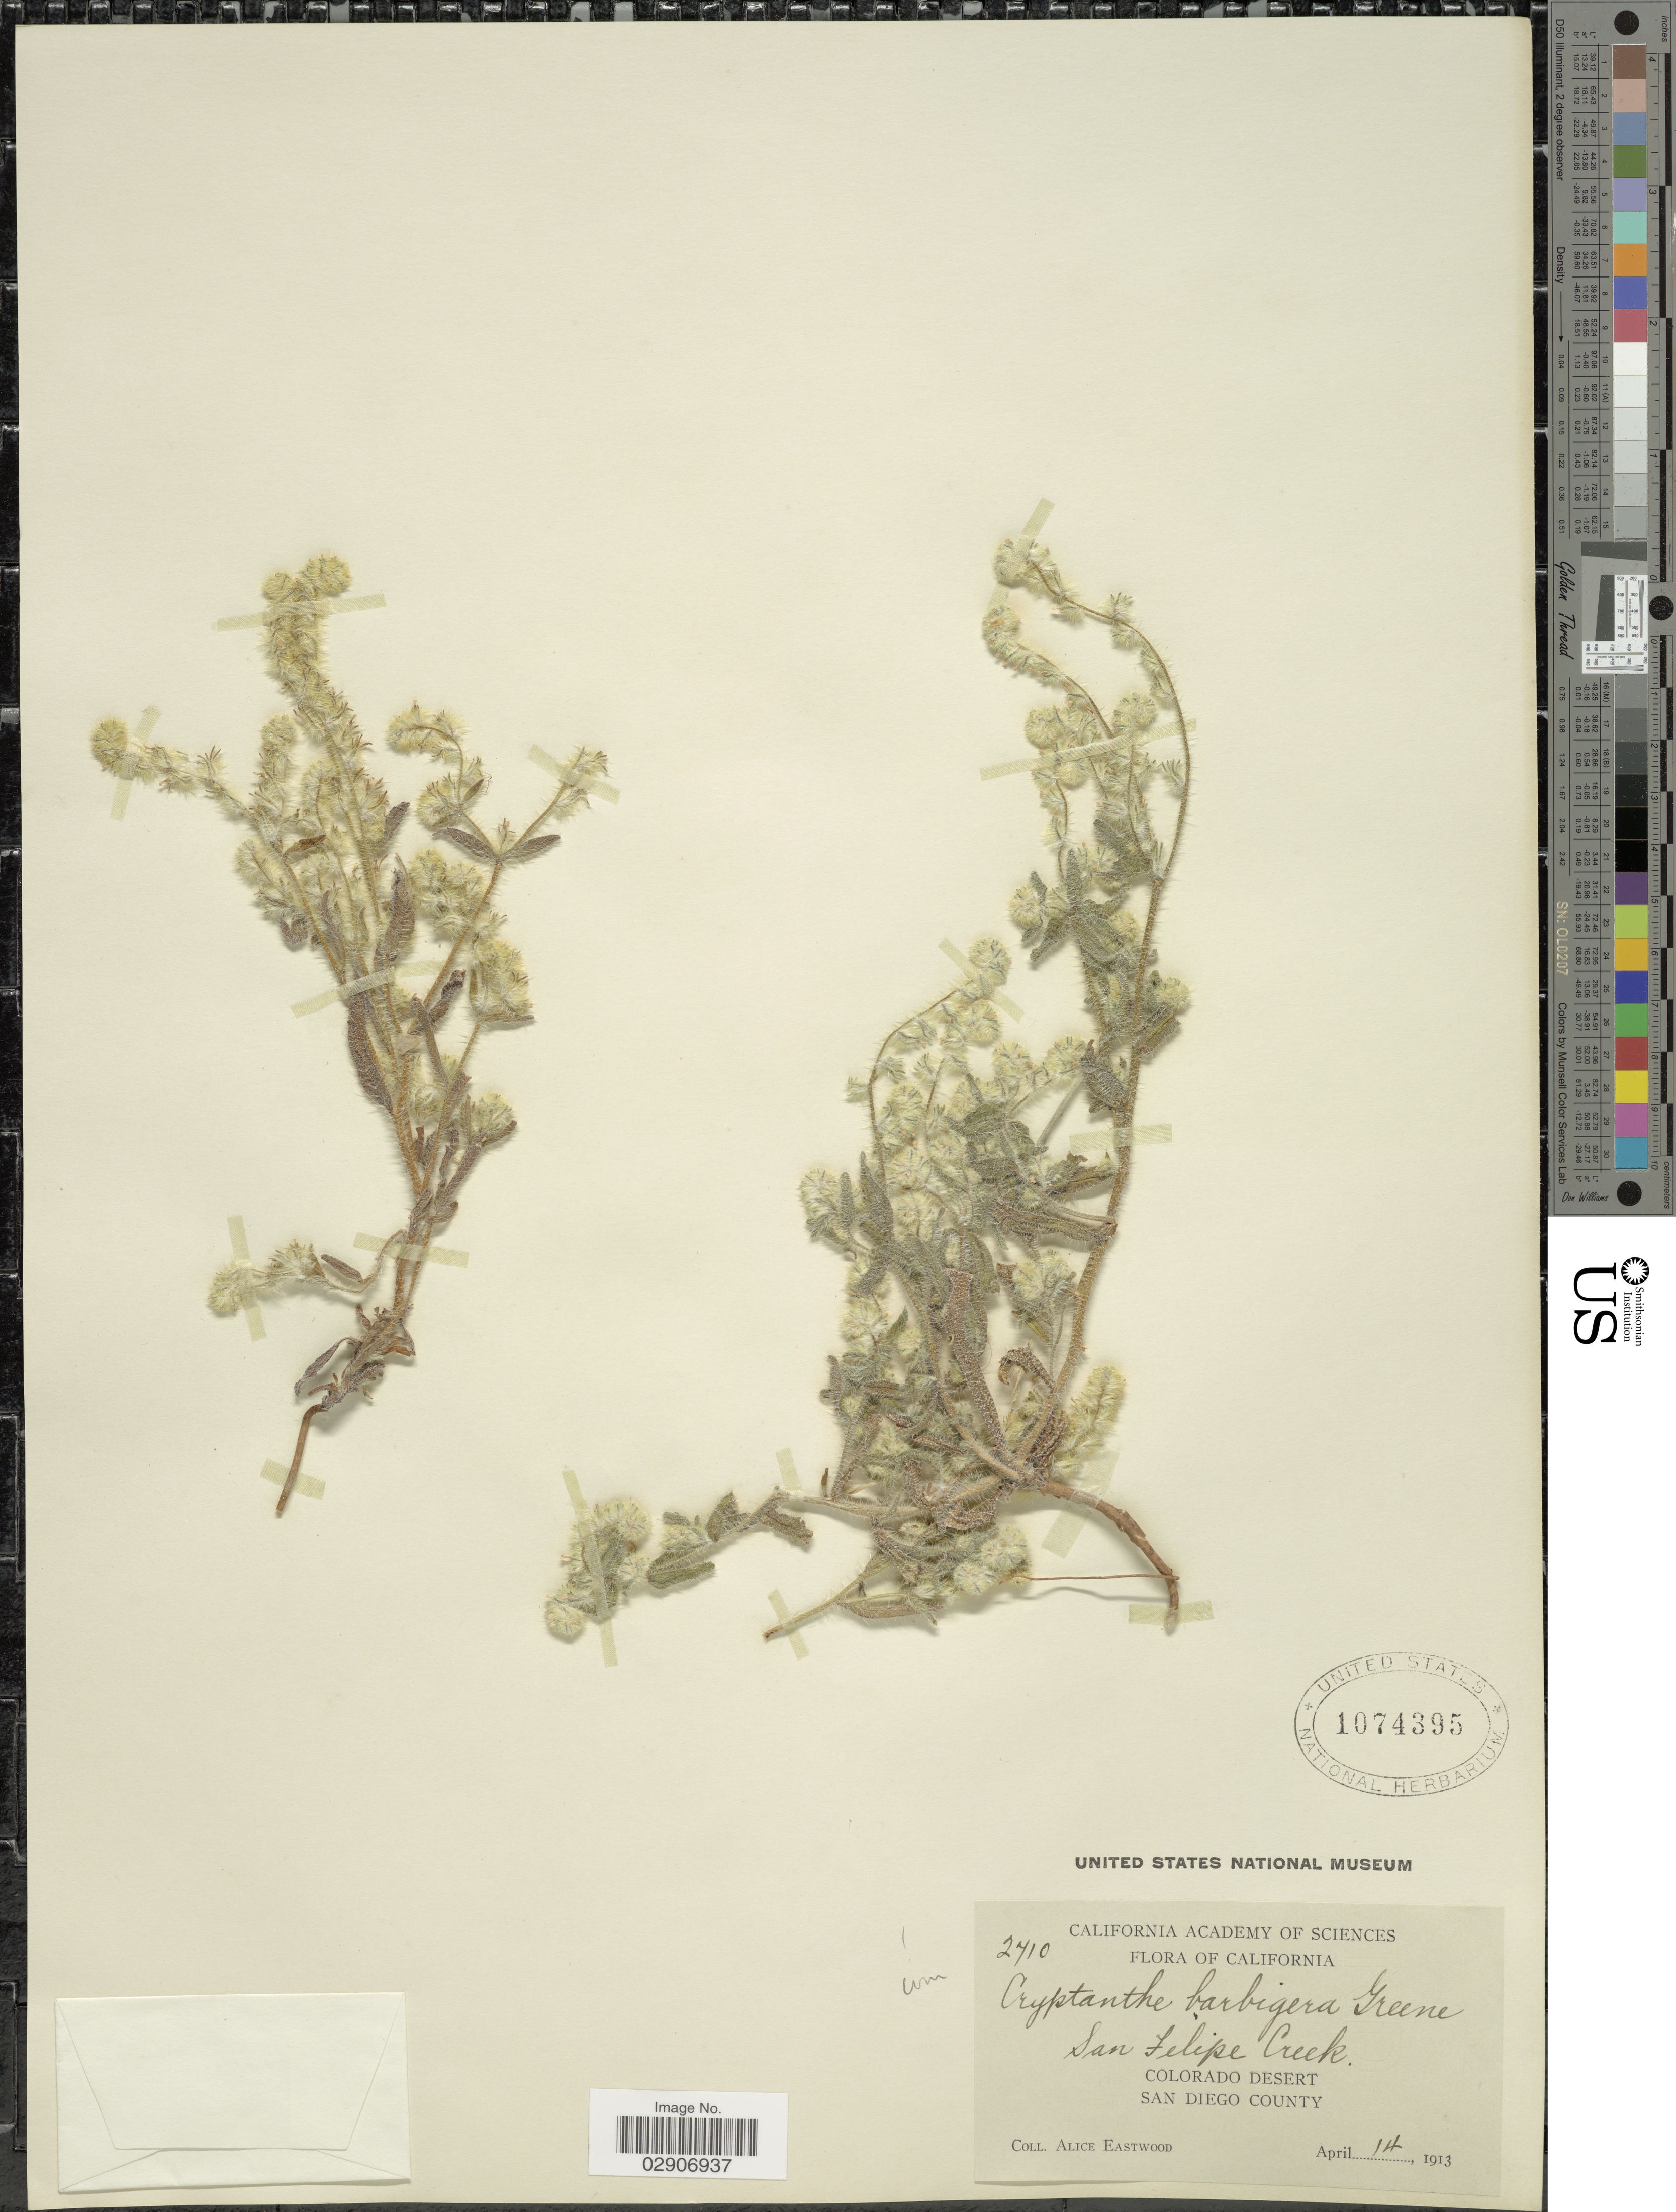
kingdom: Plantae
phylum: Tracheophyta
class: Magnoliopsida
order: Boraginales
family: Boraginaceae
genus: Cryptantha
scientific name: Cryptantha barbigera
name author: (A. Gray) Greene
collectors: A. Eastwood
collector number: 2710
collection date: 1913-04-14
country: United States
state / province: California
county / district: San Diego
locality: San Felipe Creek. Colorado Desert. San Diego County.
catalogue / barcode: US 1074395